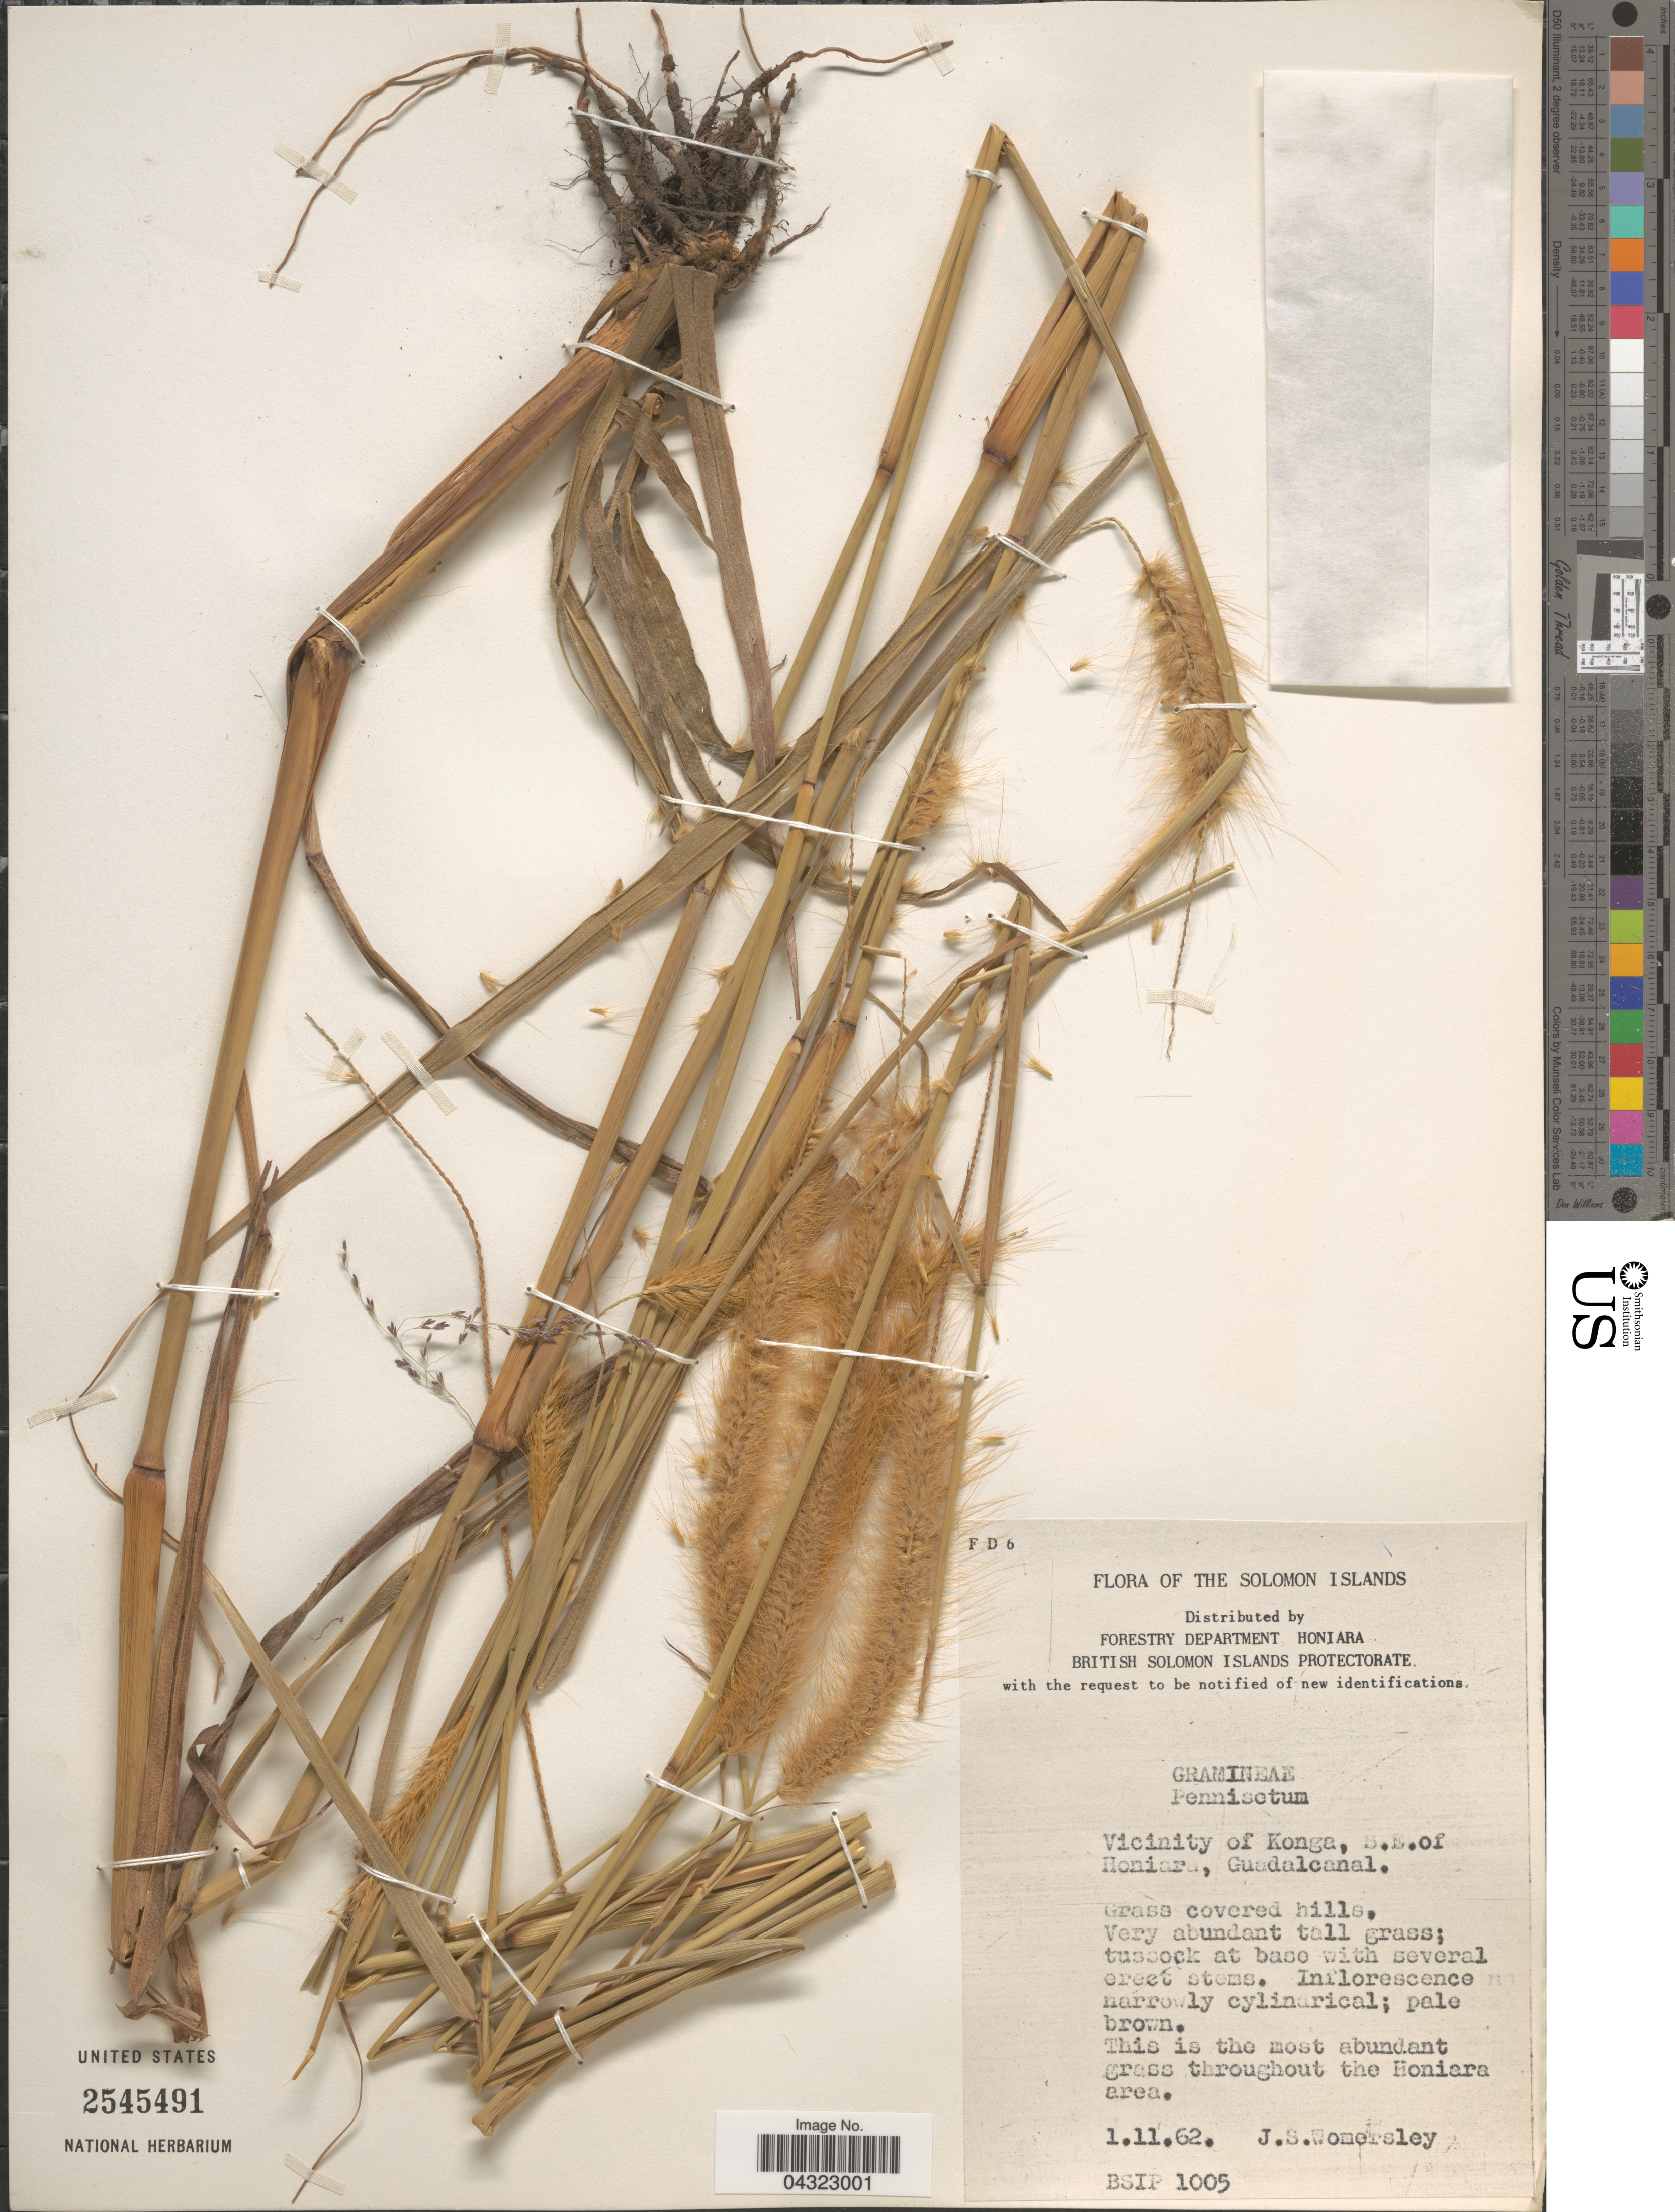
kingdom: Plantae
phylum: Tracheophyta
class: Liliopsida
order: Poales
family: Poaceae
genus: Cenchrus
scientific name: Cenchrus sp.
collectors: J. S. Womersley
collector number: BSIP1005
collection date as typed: Transcribed d/m/y: 1/11/62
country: Solomon Islands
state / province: Solomon Islands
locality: Vicinity of Konga, S.E. of Honiara, Guadalcanal.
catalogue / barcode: US 2545491